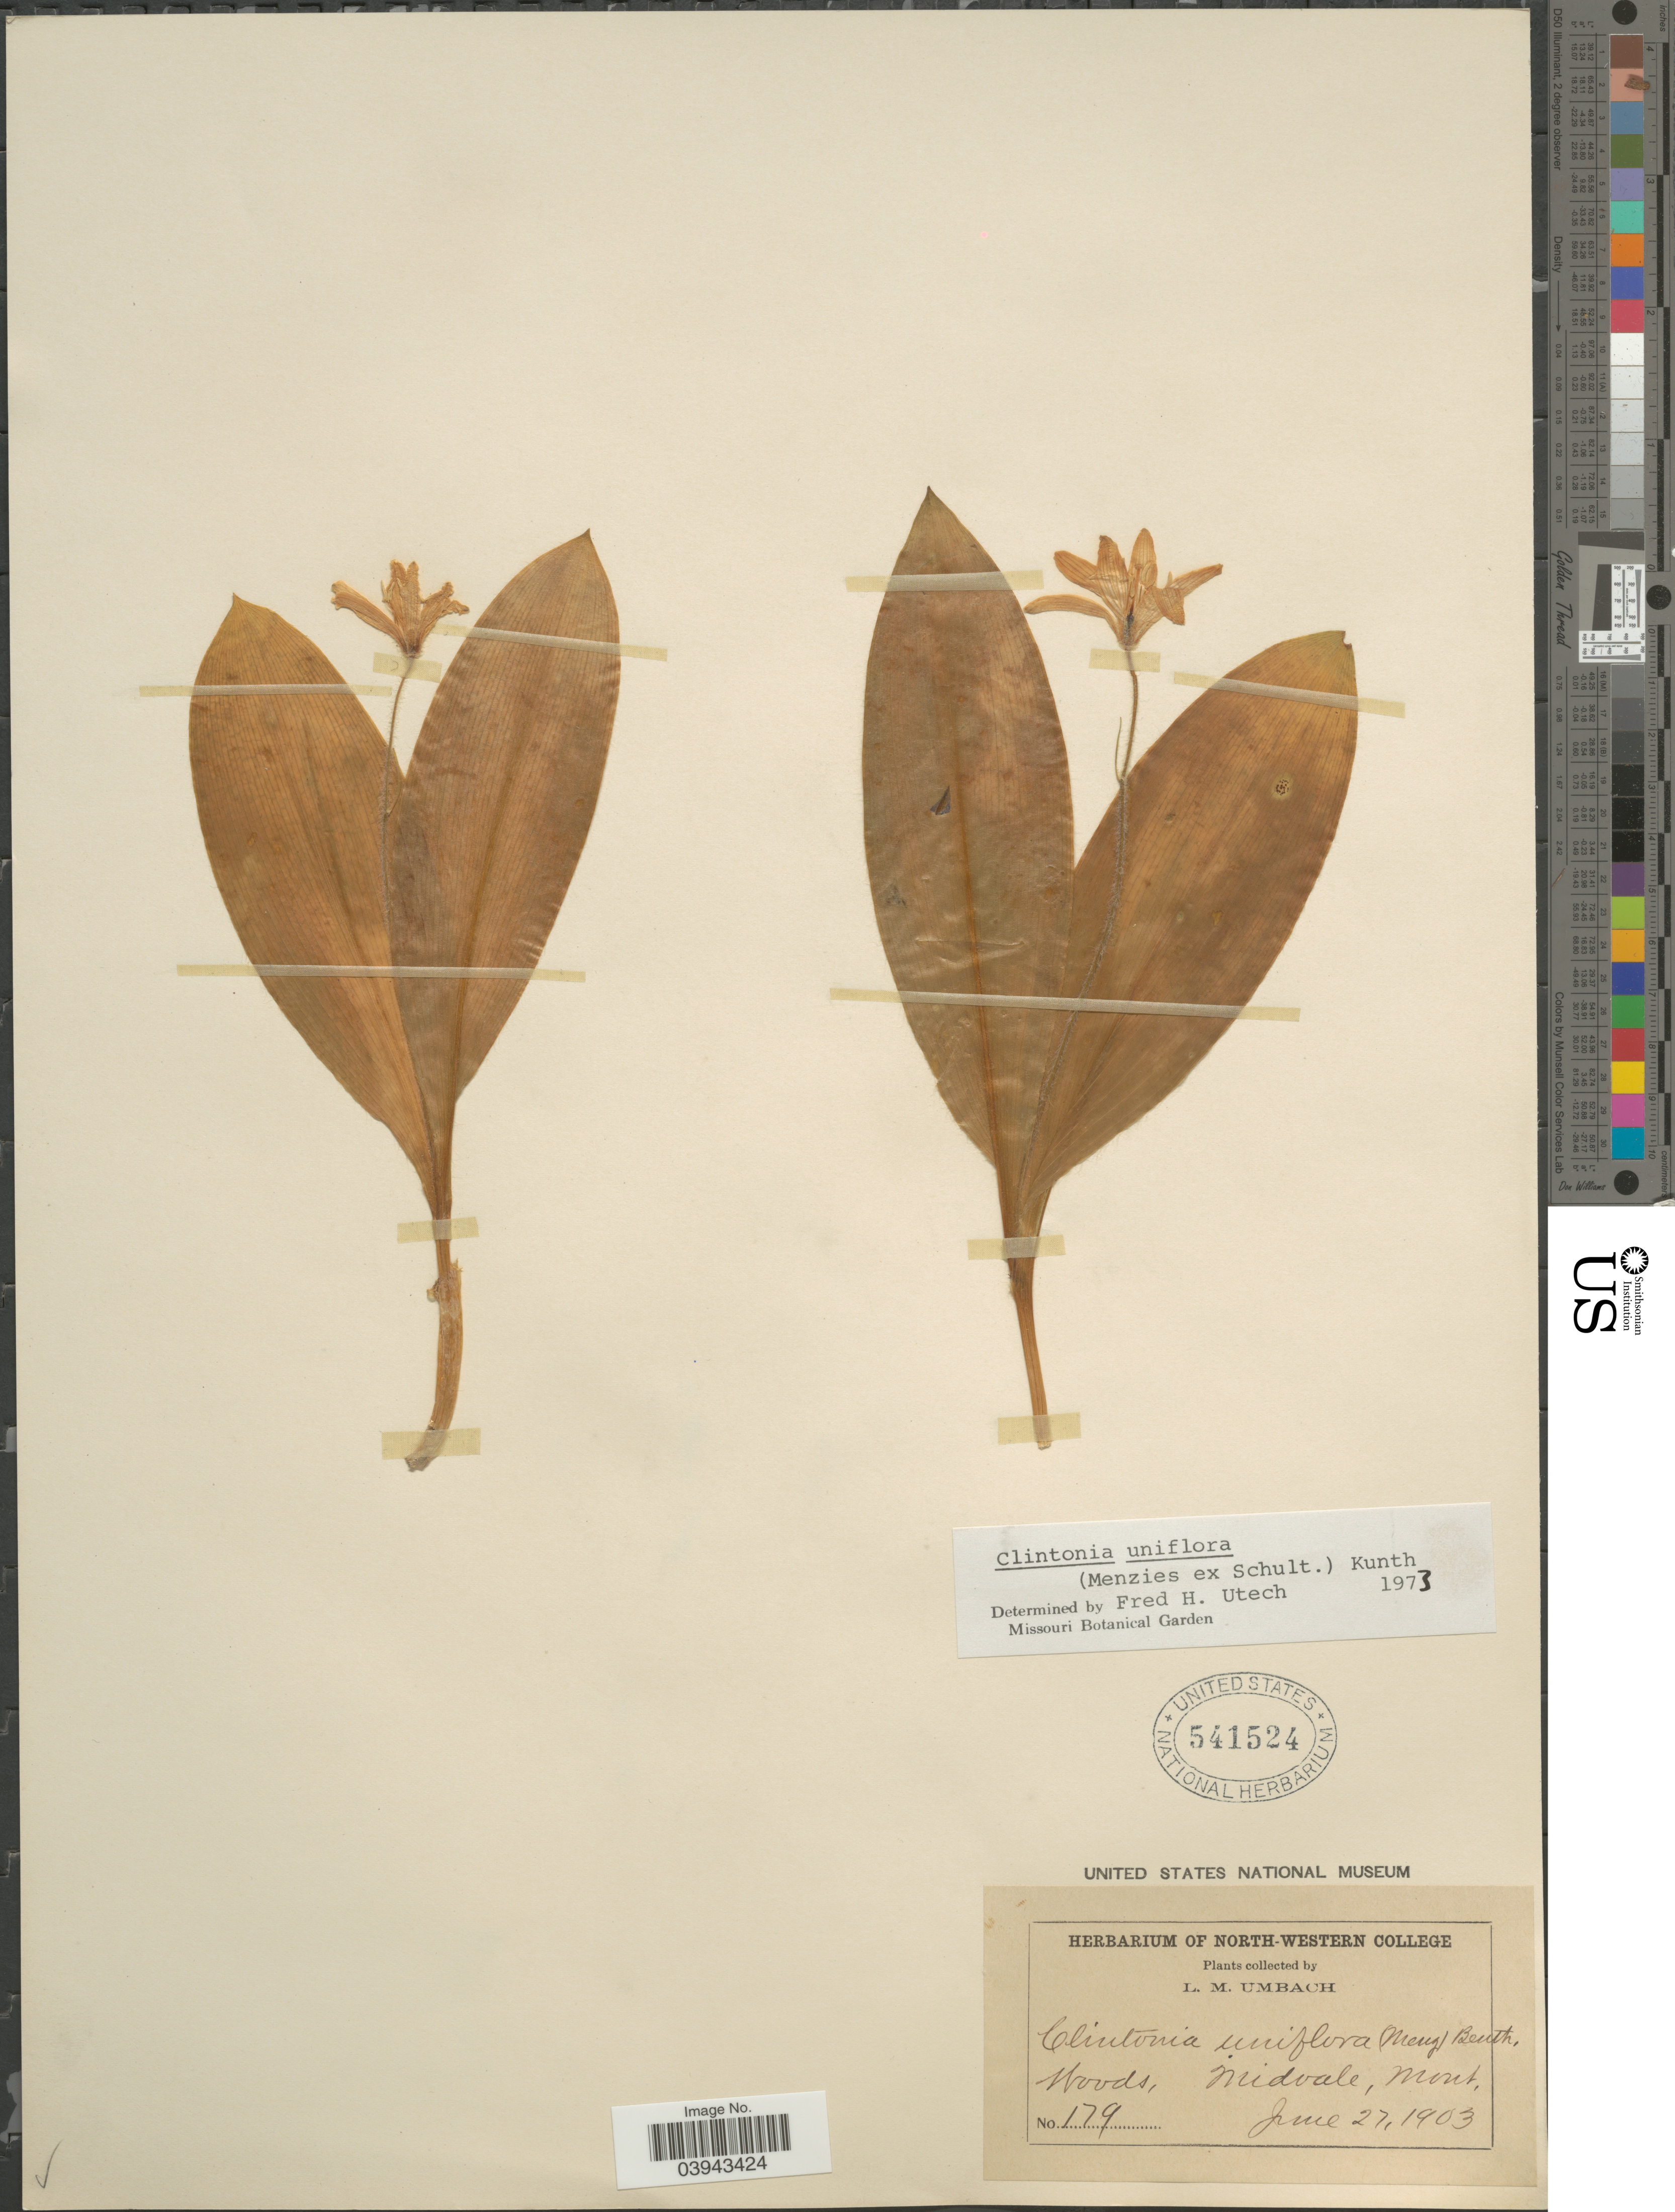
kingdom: Plantae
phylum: Tracheophyta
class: Liliopsida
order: Liliales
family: Liliaceae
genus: Clintonia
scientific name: Clintonia uniflora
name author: Kunth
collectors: L. M. Umbach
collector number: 179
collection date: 1903-06-27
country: United States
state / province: Montana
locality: Woods, Midvale.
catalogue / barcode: US 541524